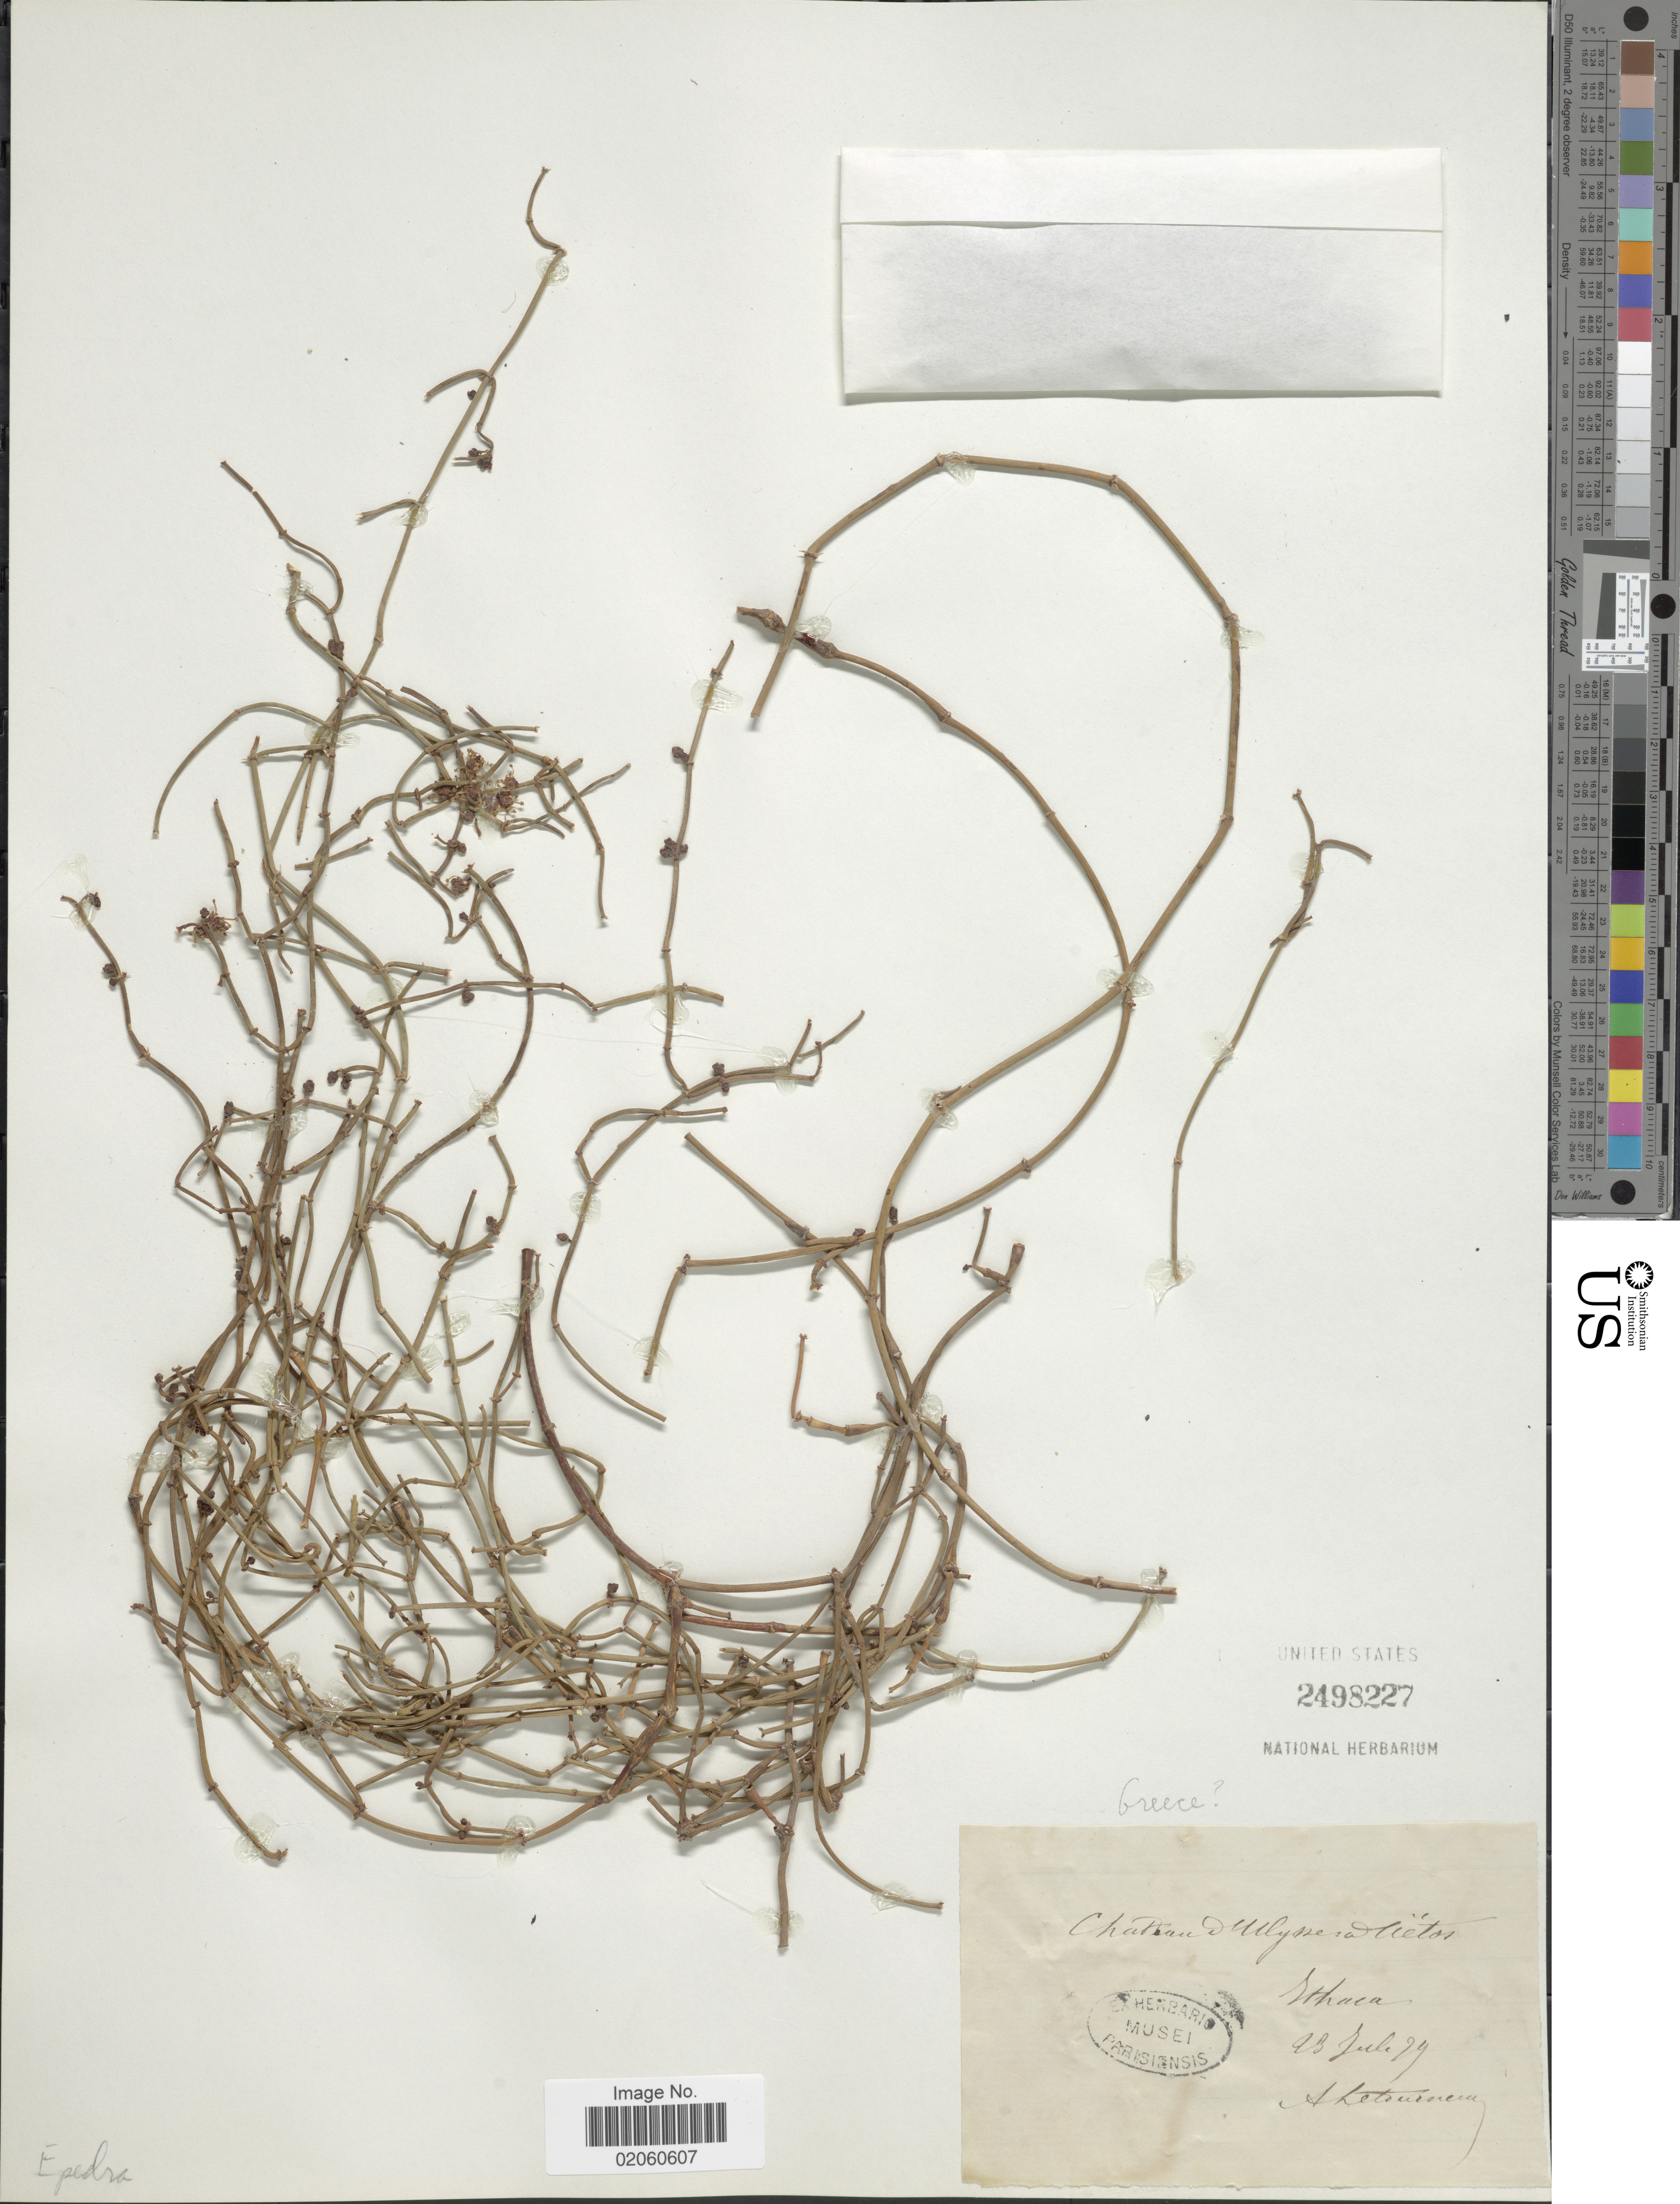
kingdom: Plantae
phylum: Tracheophyta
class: Gnetopsida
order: Ephedrales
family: Ephedraceae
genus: Ephedra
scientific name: Ephedra sp.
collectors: A. Letourneux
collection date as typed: Transcribed d/m/y: 23/7/27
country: Greece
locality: Ithaca.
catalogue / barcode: US 2498227